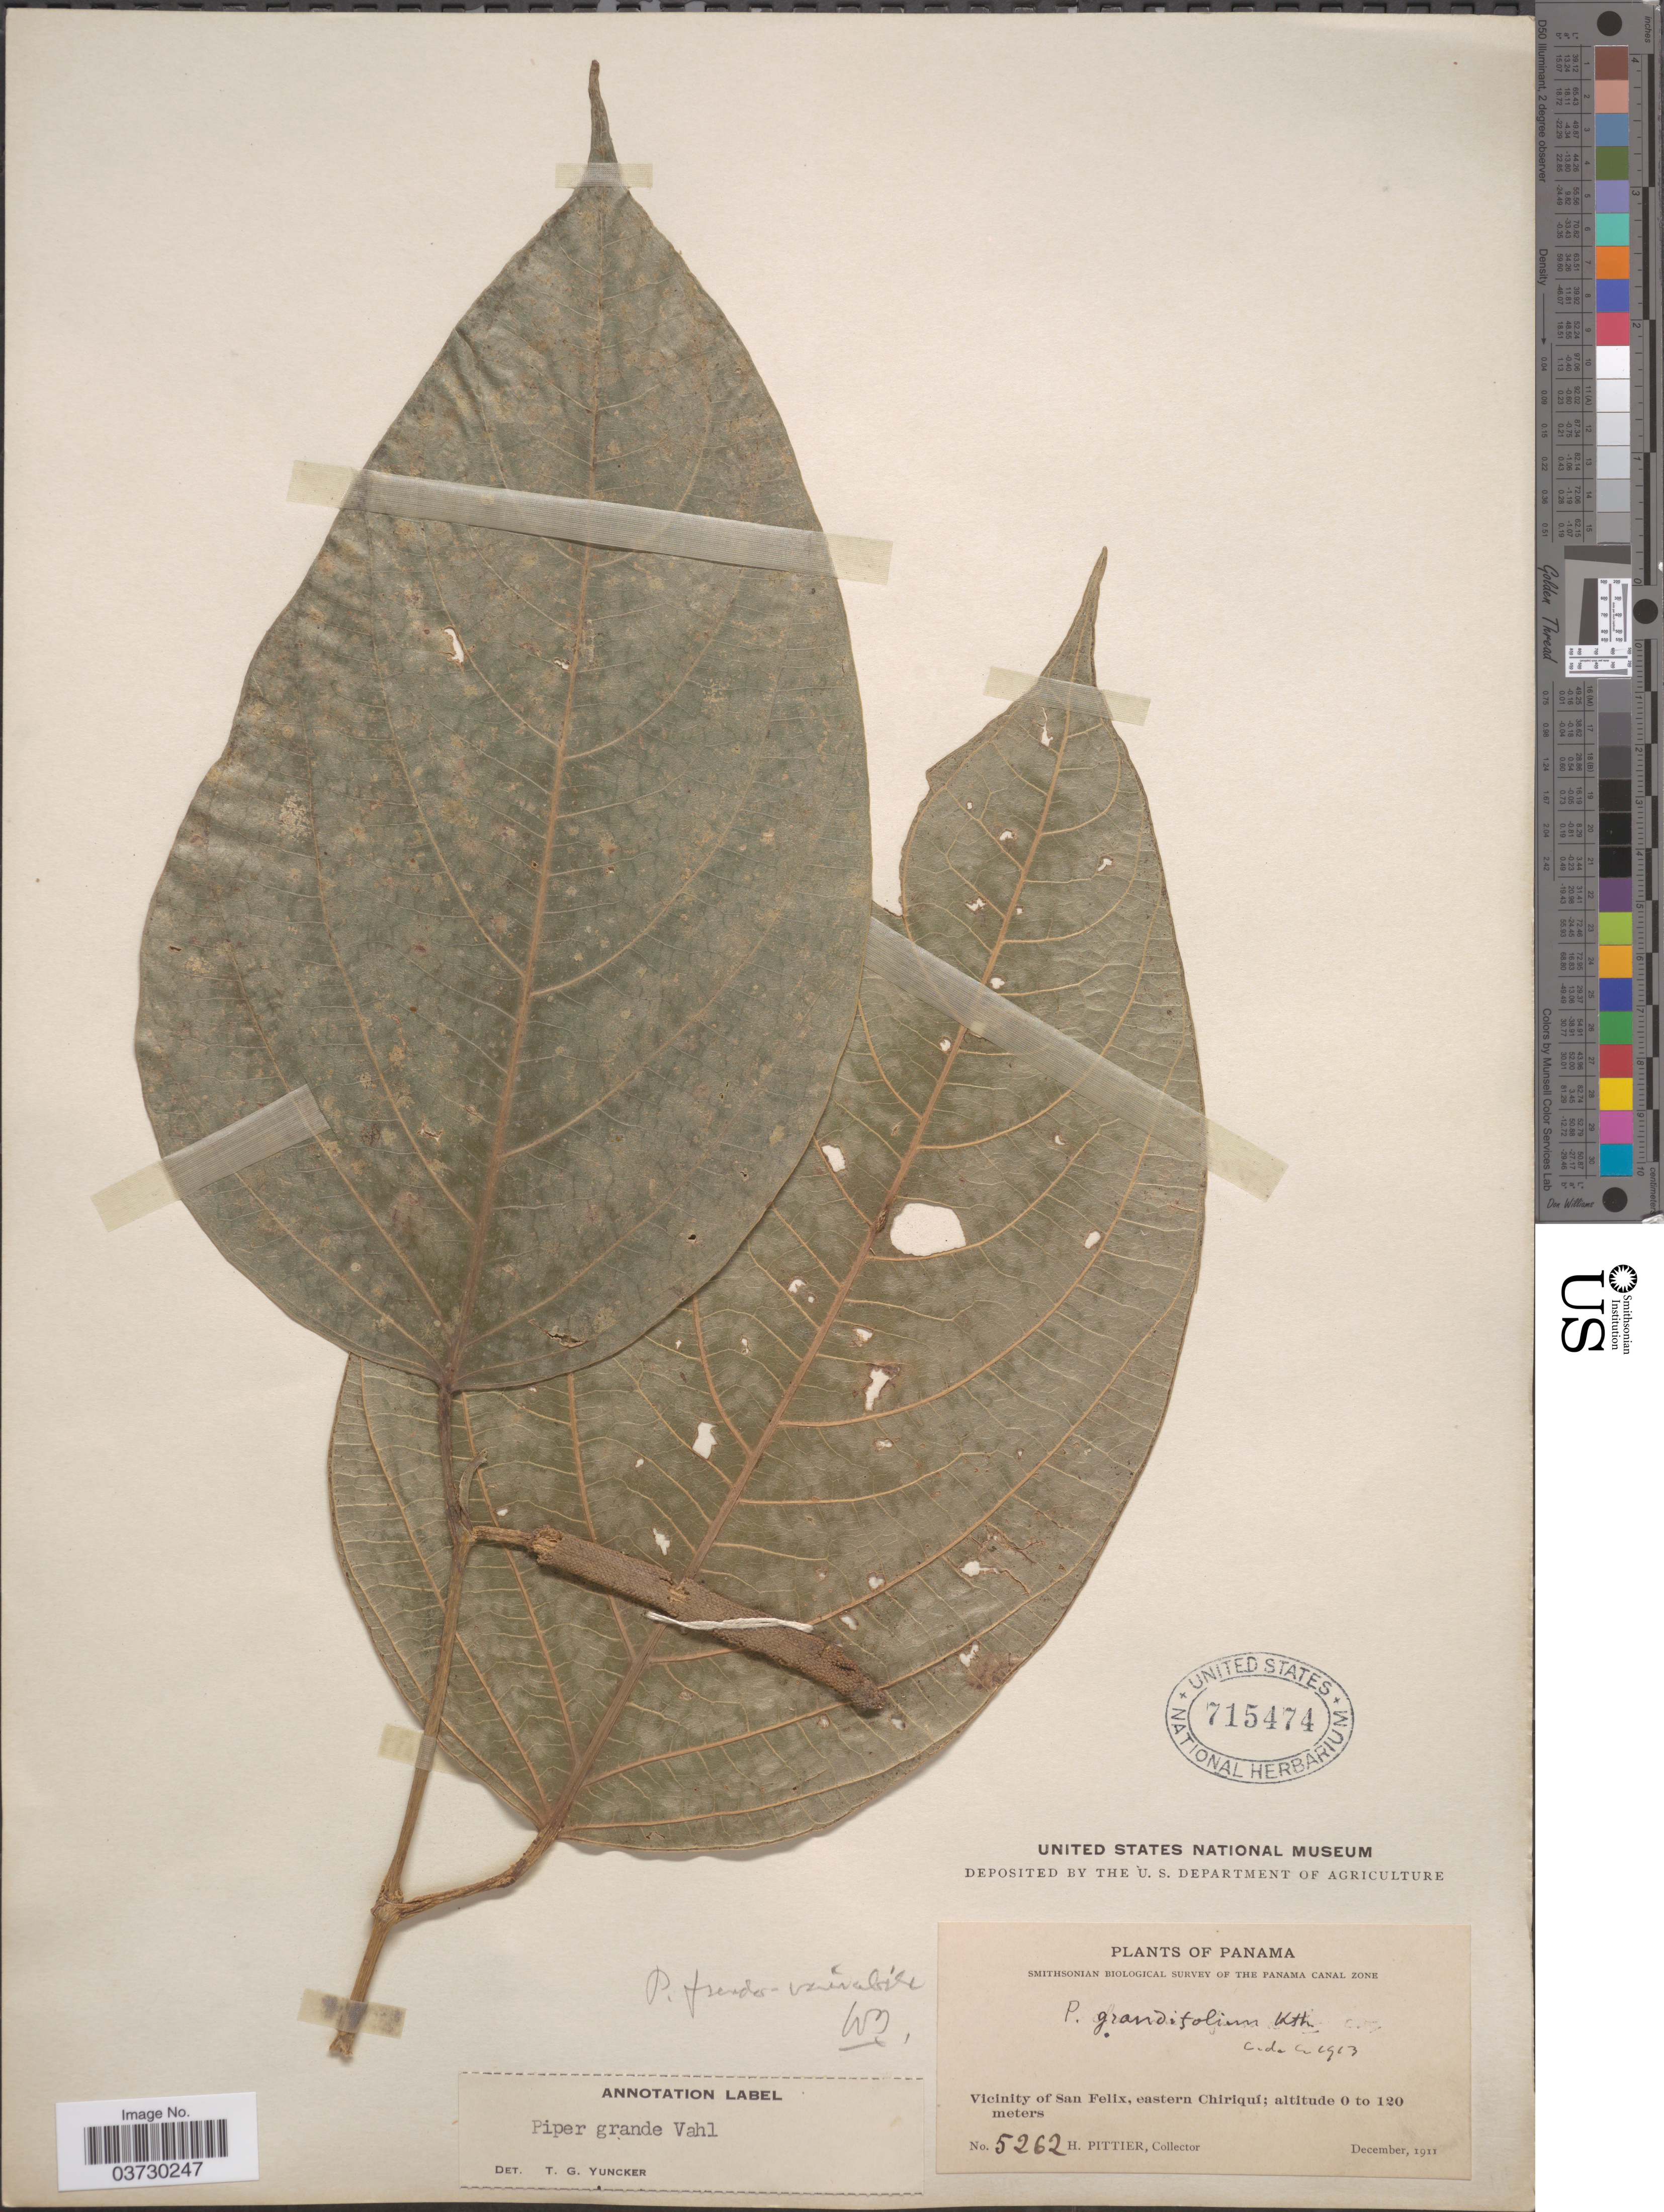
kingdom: Plantae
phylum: Tracheophyta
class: Magnoliopsida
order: Piperales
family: Piperaceae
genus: Piper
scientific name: Piper grande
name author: Vahl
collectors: H. F. Pittier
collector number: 5262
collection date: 1911-12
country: Panama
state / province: Chiriqui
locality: Vicinity of San Felix, eastern Chiriquí.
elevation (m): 0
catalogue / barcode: US 715474